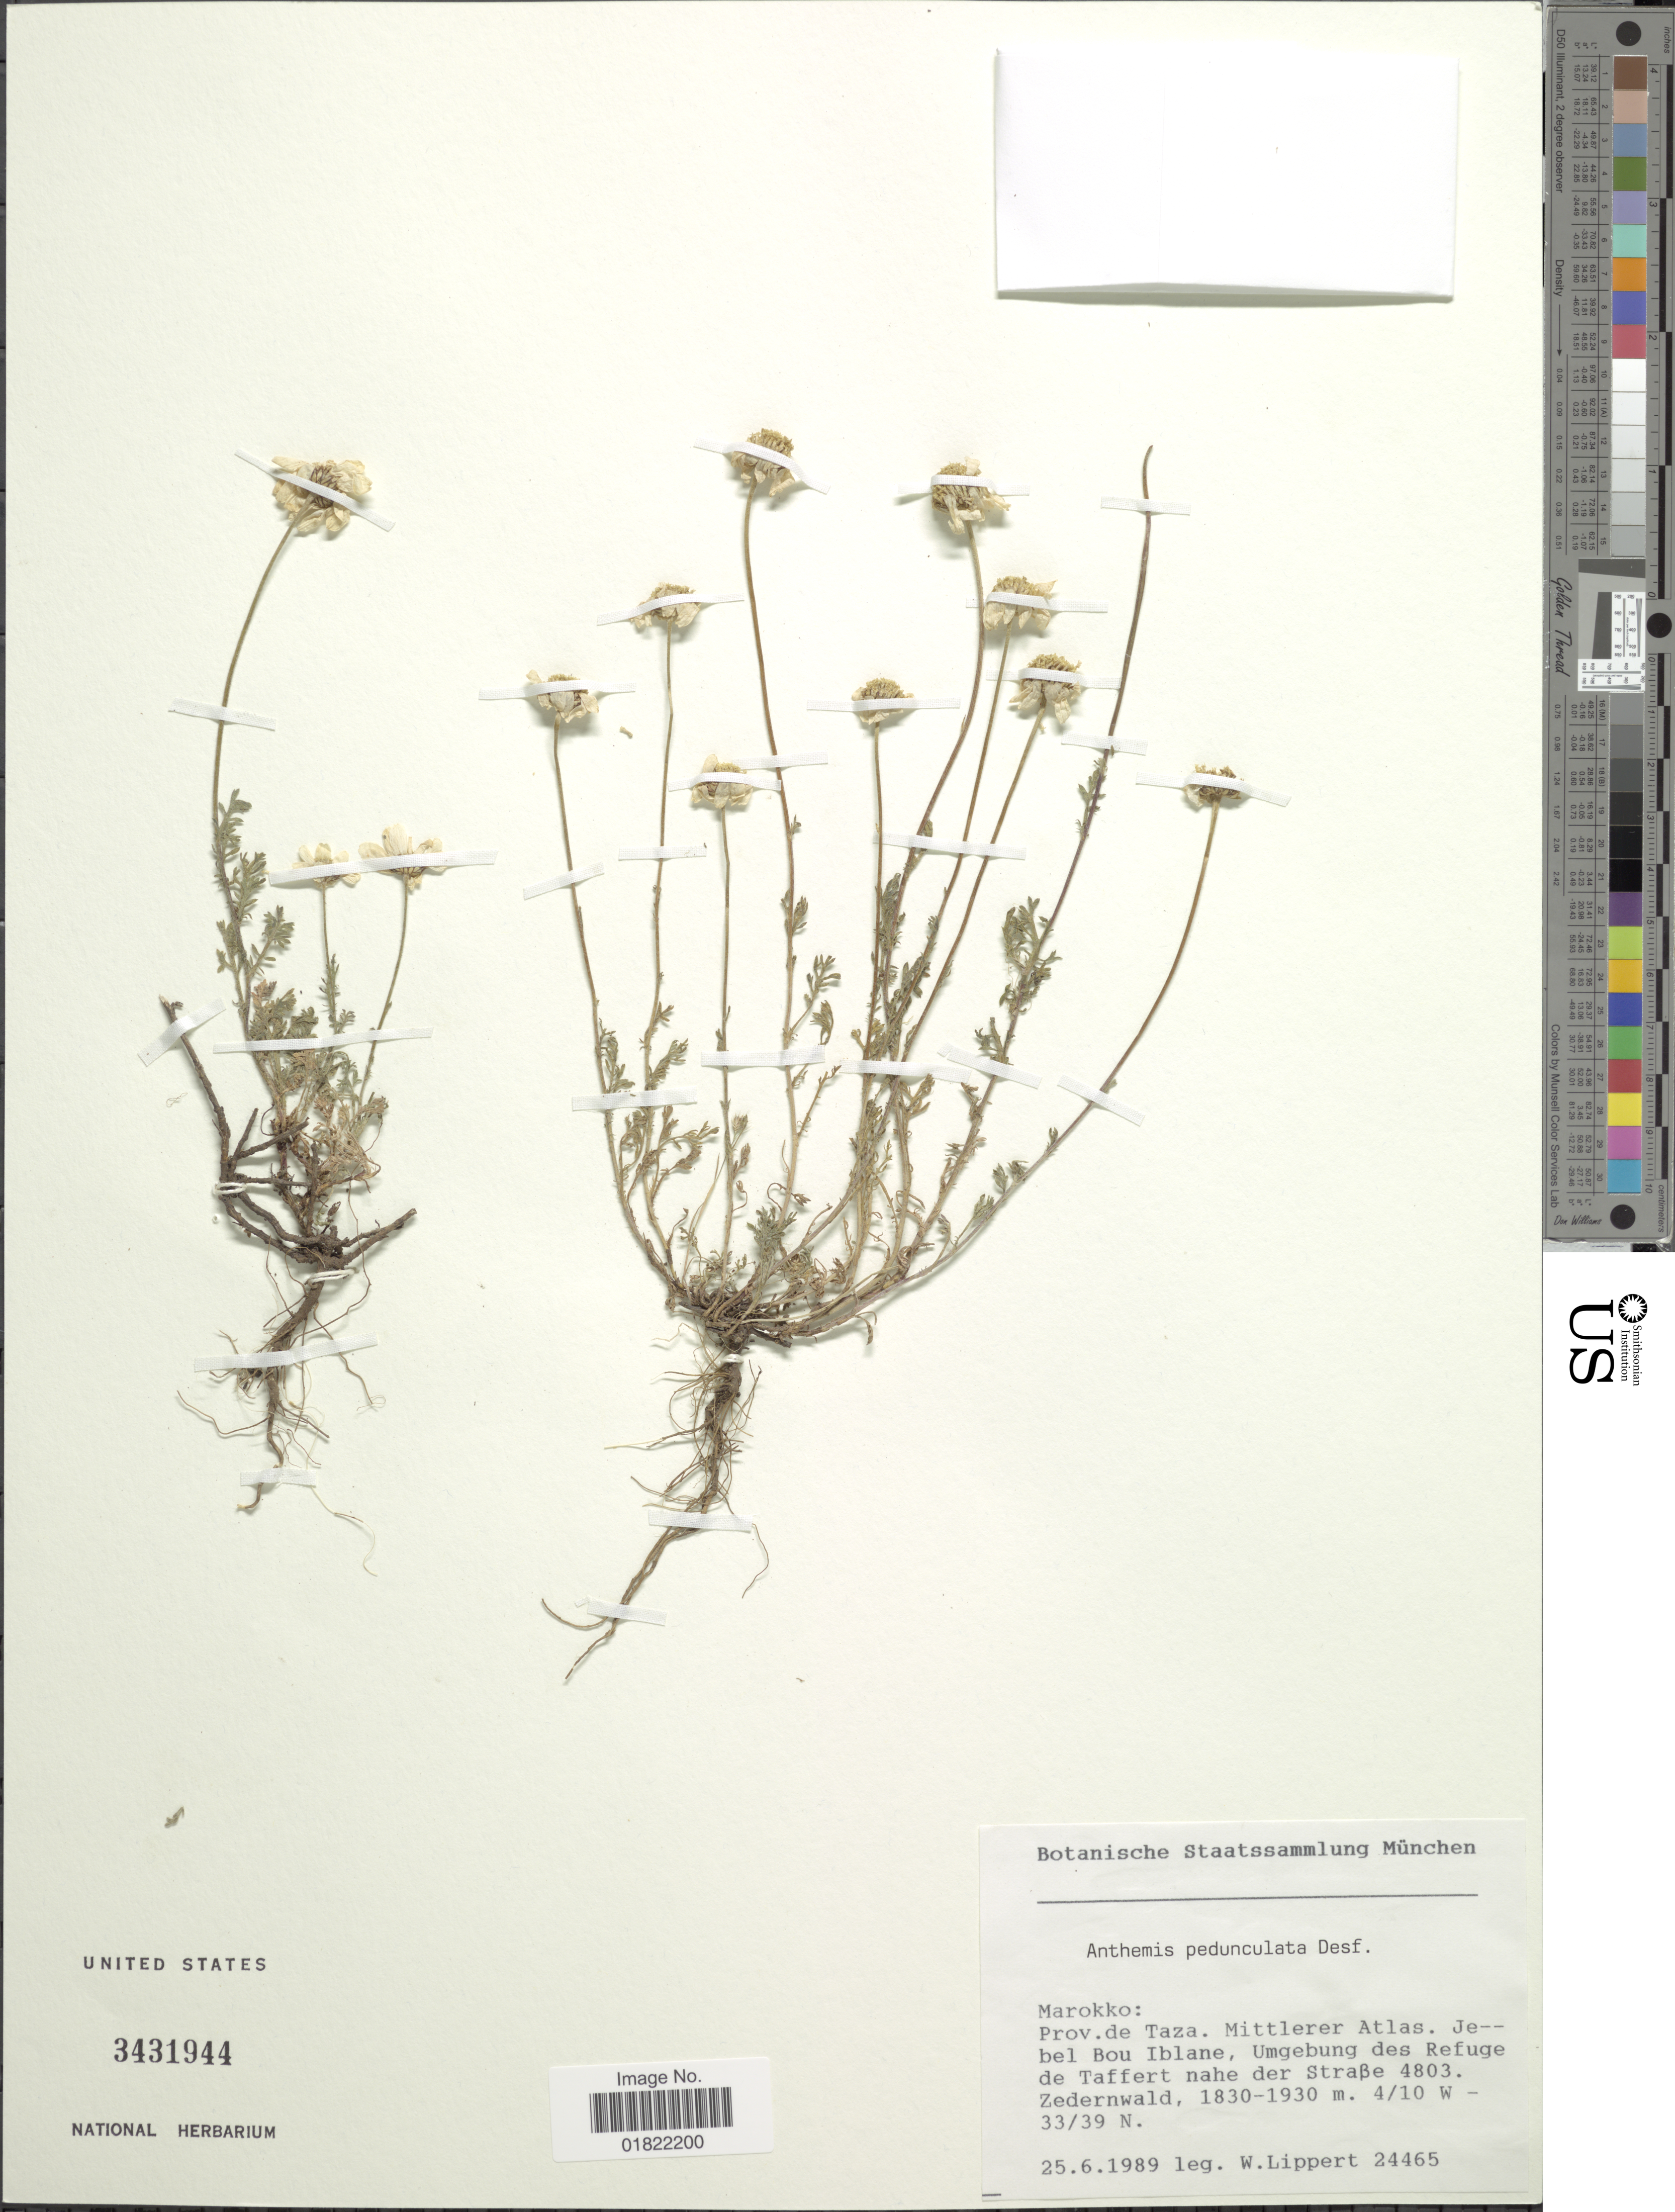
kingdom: Plantae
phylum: Tracheophyta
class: Magnoliopsida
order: Asterales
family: Asteraceae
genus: Anthemis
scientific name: Anthemis pedunculata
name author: Desf.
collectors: W. Lippert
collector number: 24465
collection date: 1989-06-25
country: Morocco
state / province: Taza-Al Hoceima-Taounate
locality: Marokko, Prov. de Taza, Mittlerer Atlas, Jebel Bou Iblane, Umgebung des Refuge de Taffert nahe der strasse 4803 Zedernwald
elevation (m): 1830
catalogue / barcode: US 3431944